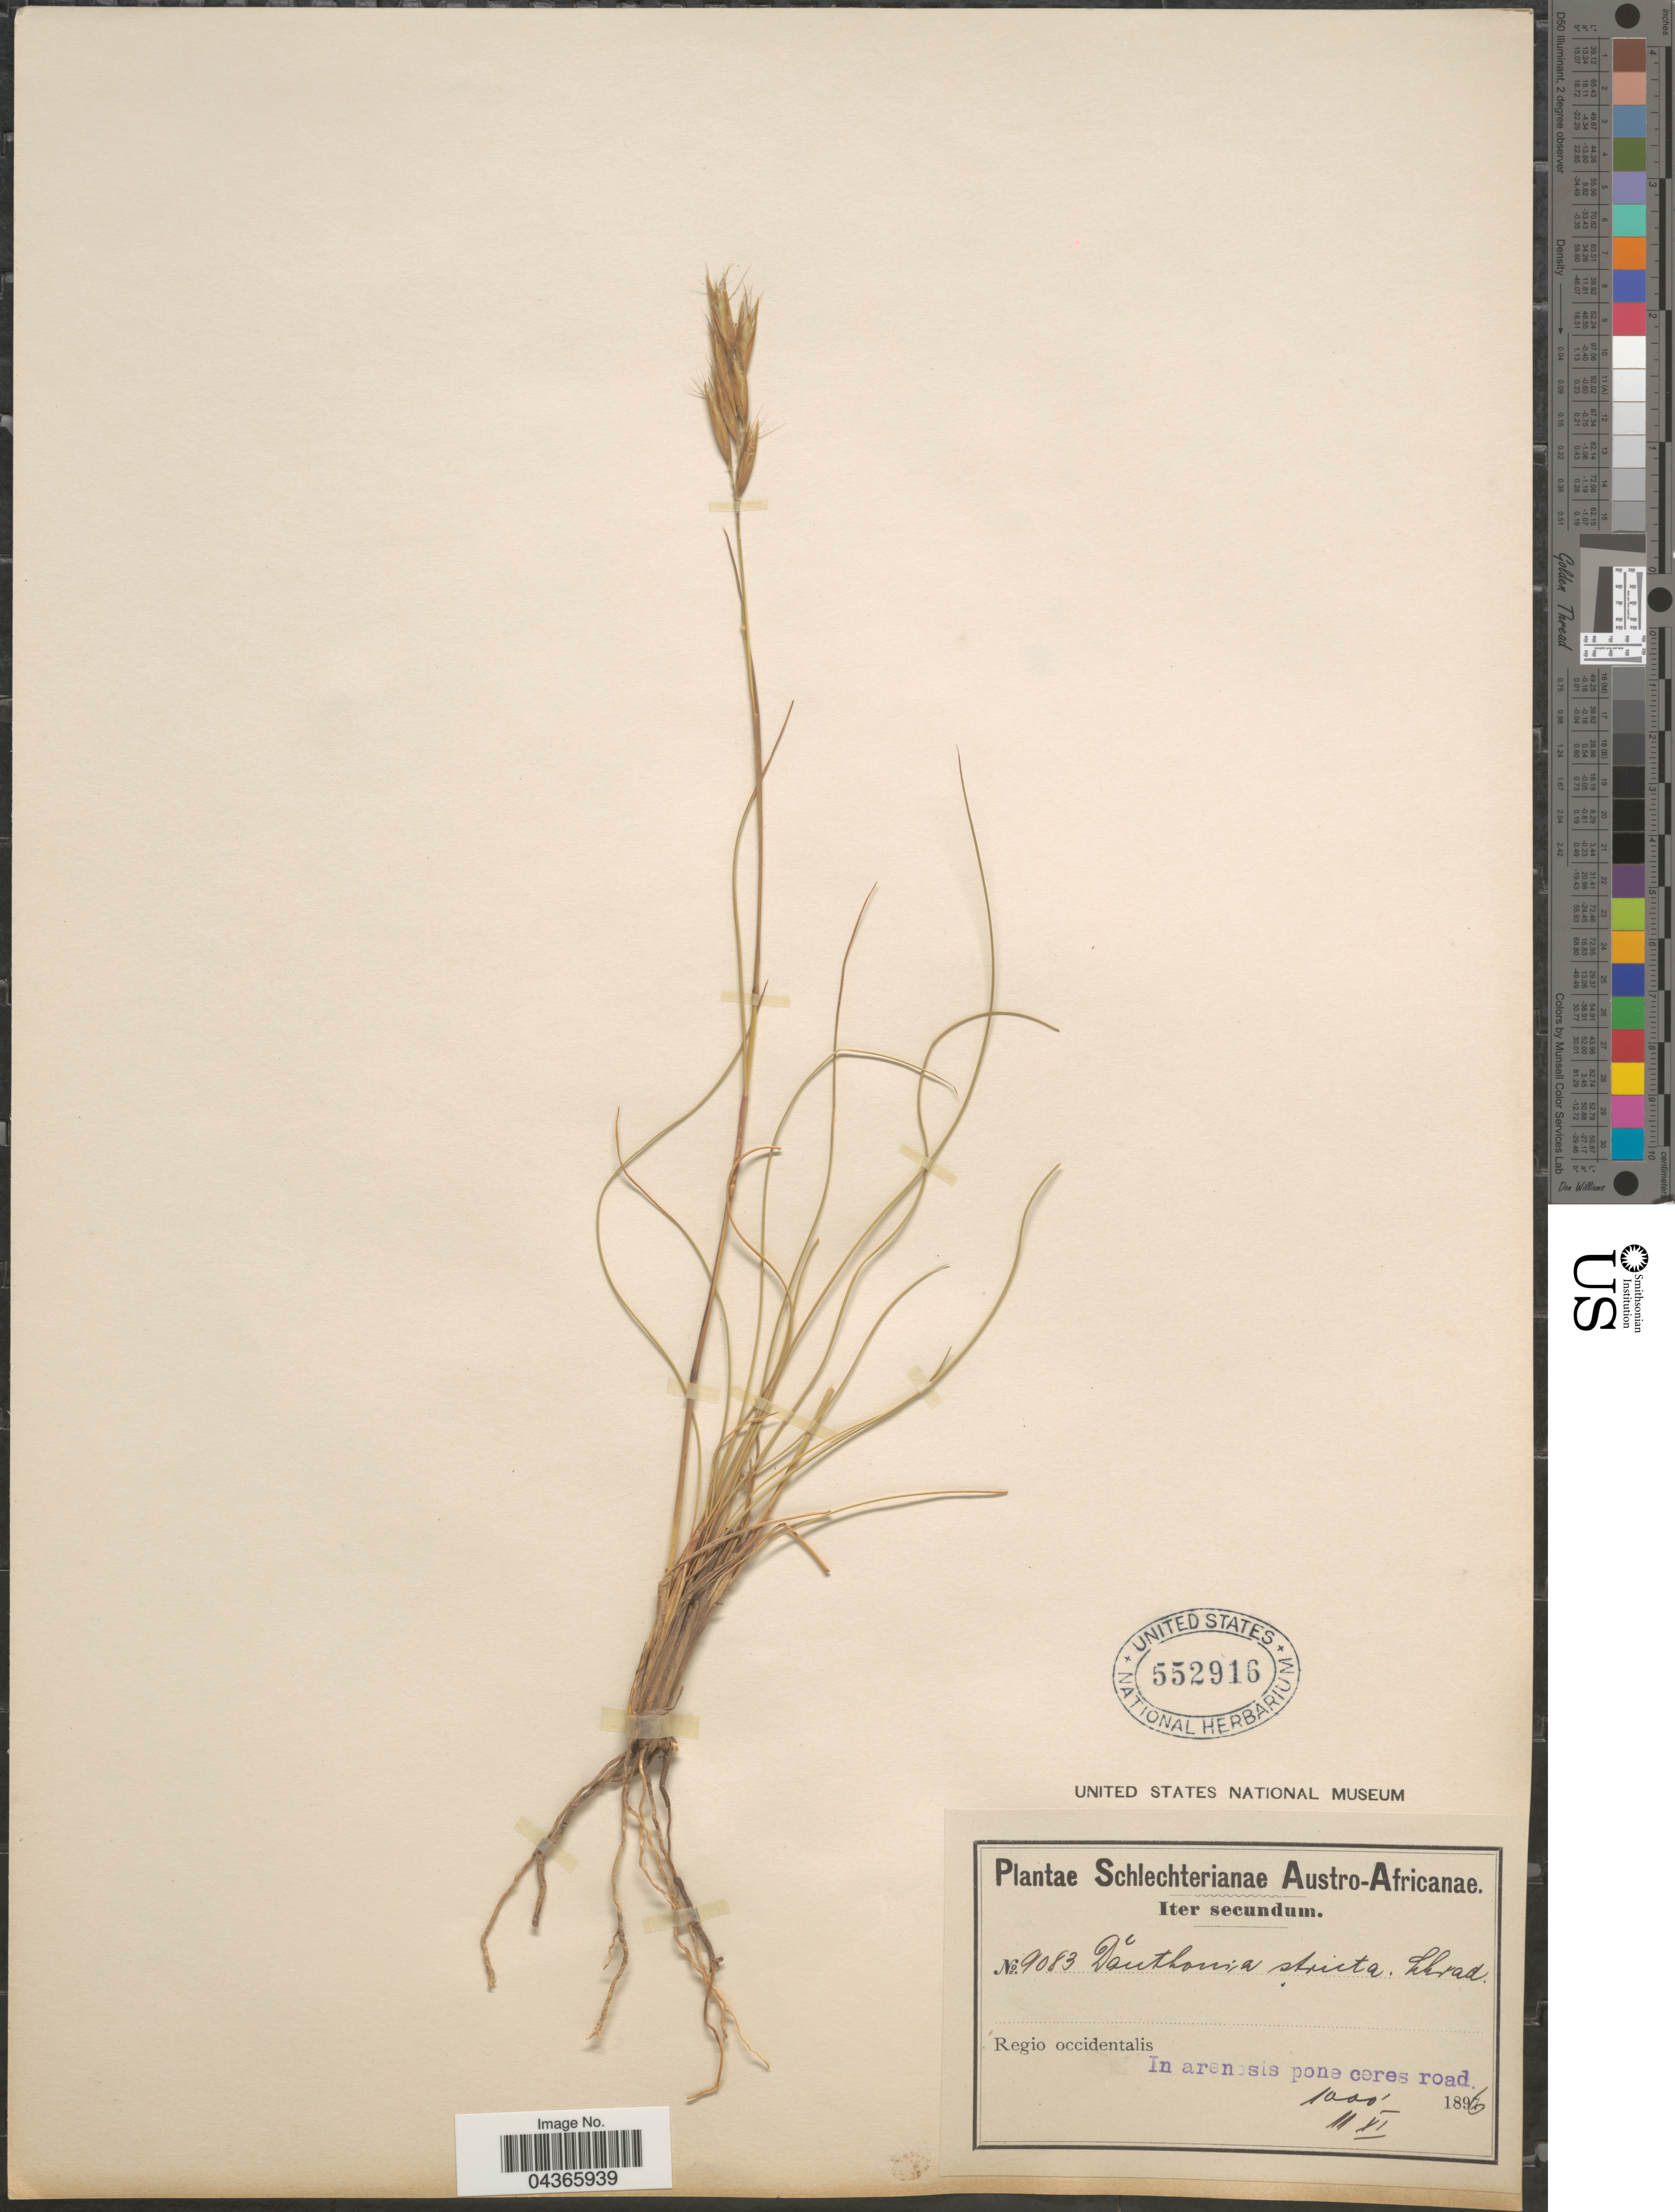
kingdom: Plantae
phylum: Tracheophyta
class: Liliopsida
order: Poales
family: Poaceae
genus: Tenaxia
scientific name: Tenaxia stricta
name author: (Schrad.) N.P. Barker & H.P. Linder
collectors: Schlechter, --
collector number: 9083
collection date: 1896-11-11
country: South Africa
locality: Austro-Africanae. Regio occidentalis. In arenosis pone ceres road.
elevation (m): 305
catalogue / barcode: US 552916